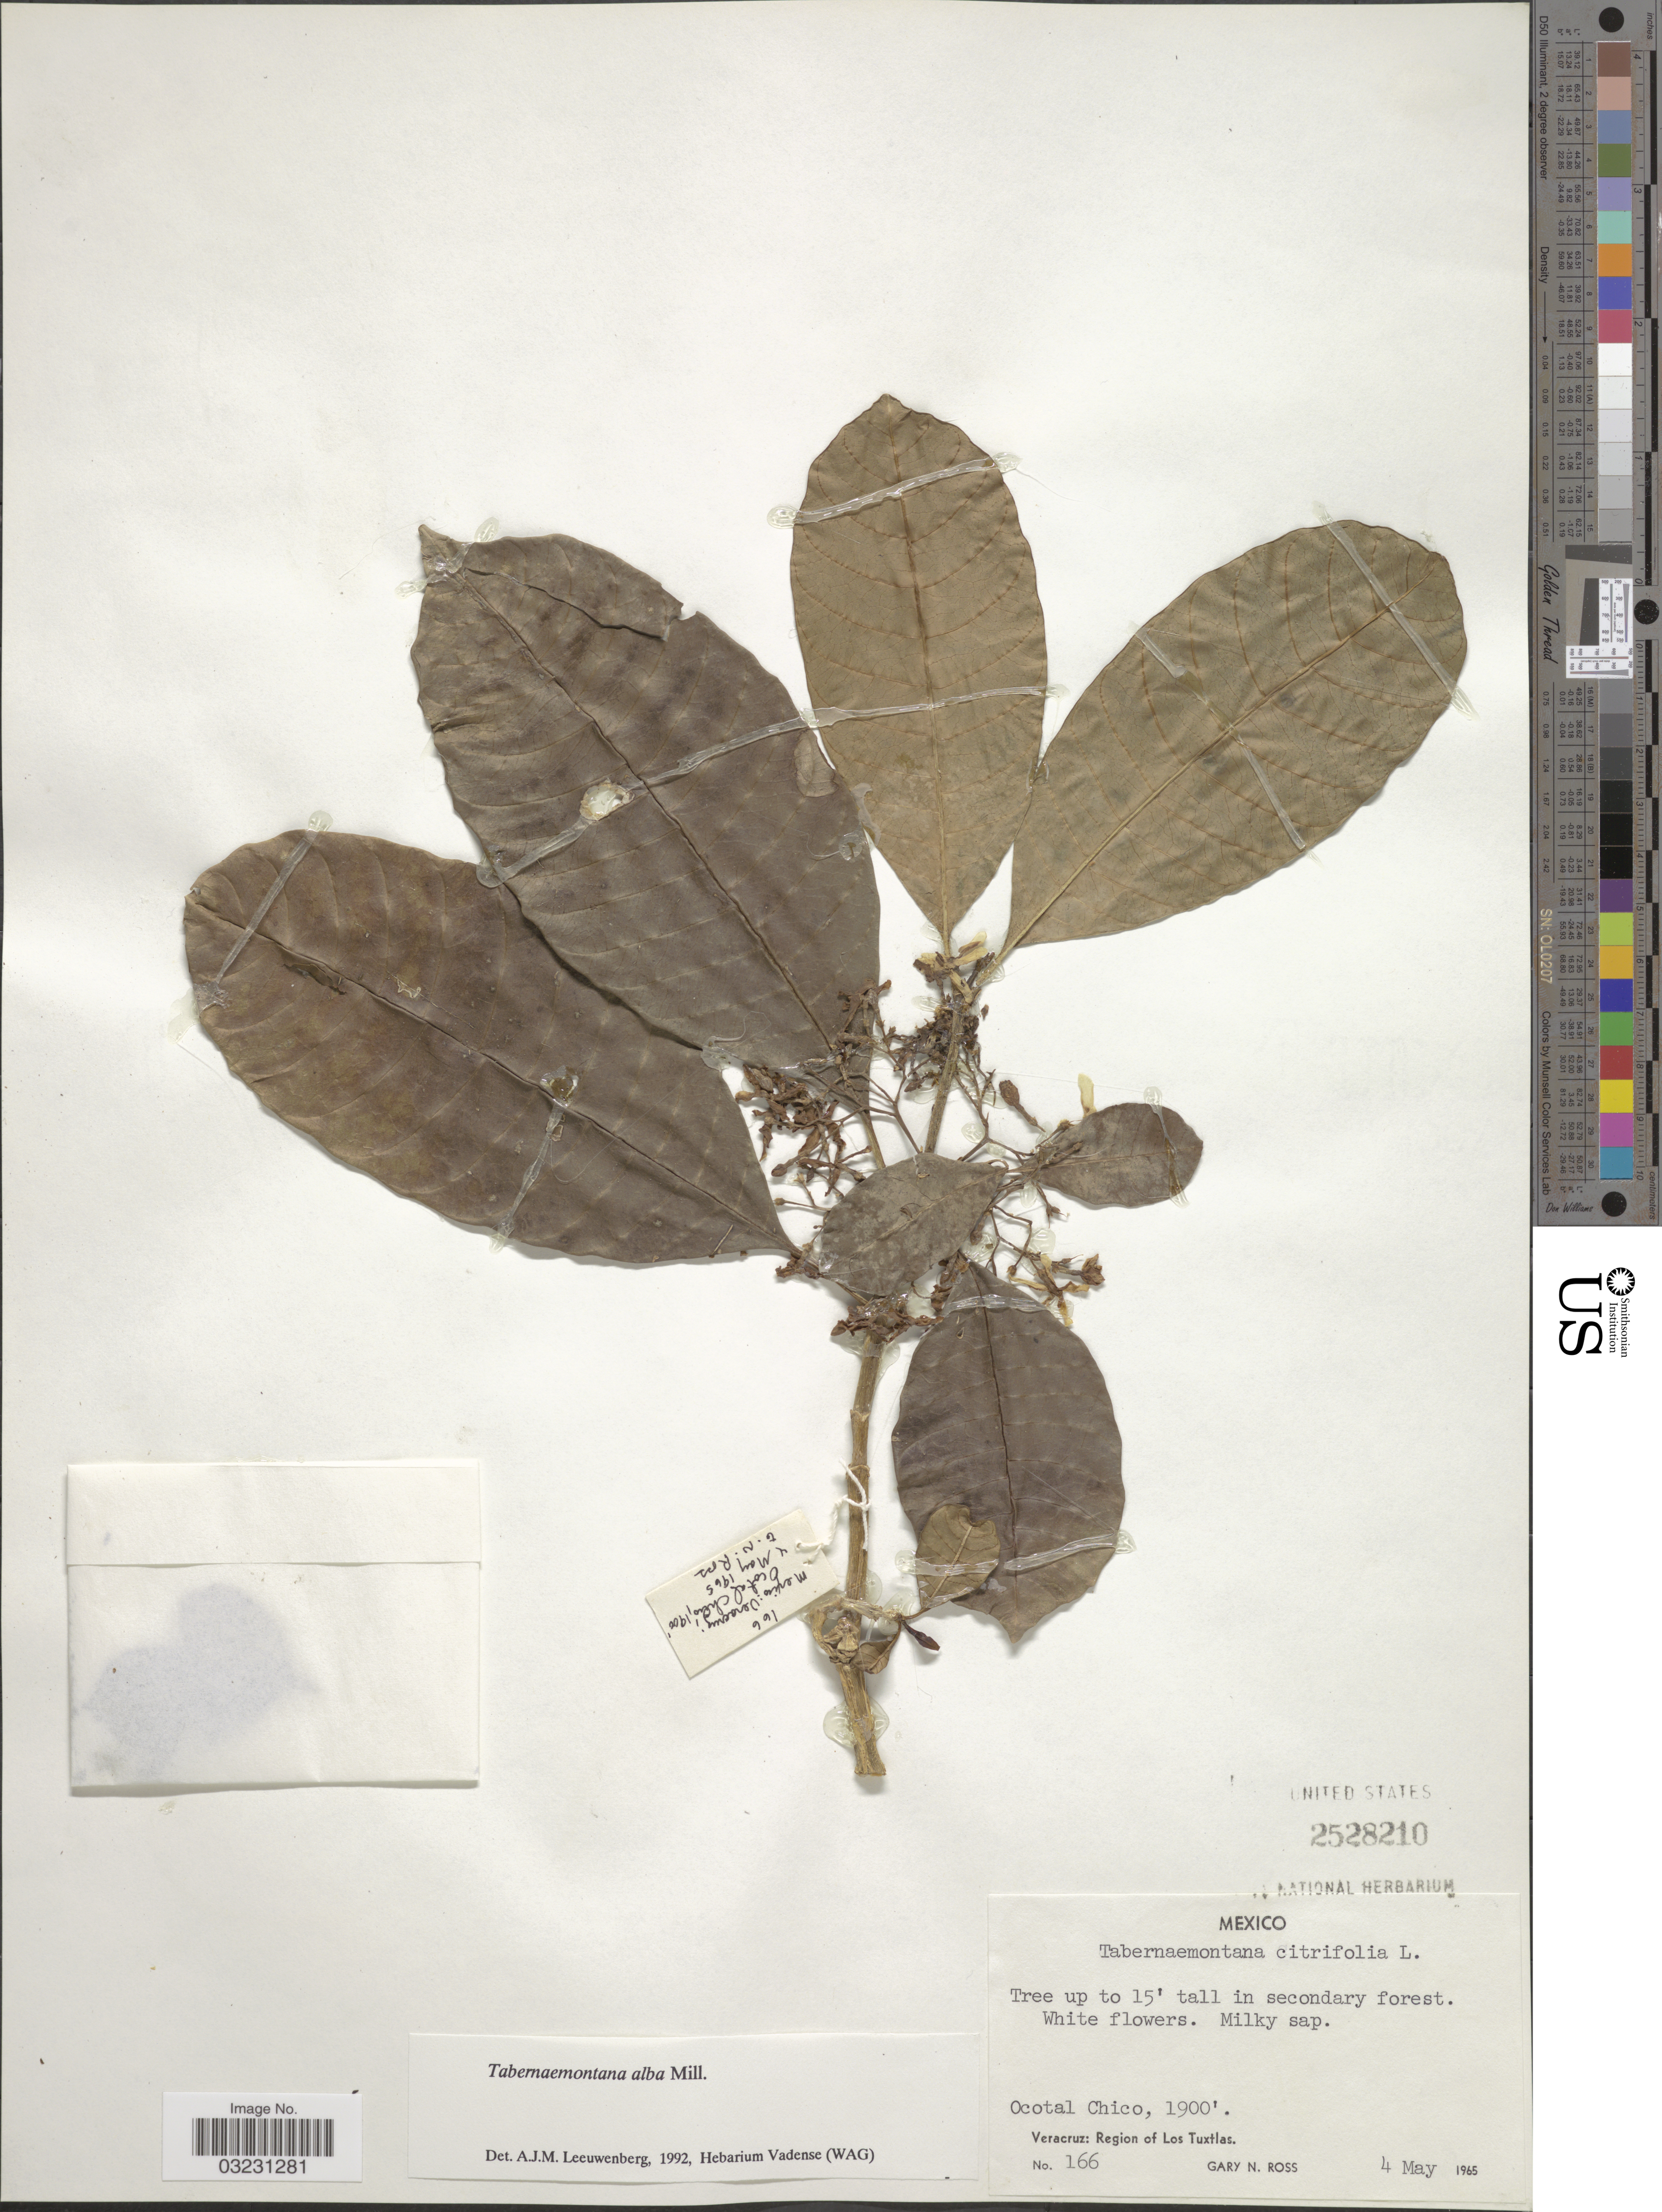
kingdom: Plantae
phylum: Tracheophyta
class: Magnoliopsida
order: Gentianales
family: Apocynaceae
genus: Tabernaemontana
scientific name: Tabernaemontana alba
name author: Mill.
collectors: G. N. Ross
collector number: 166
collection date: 1965-05-04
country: Mexico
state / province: Veracruz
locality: Ocotal Chico, Veracruz: Region of Los Tuxtlas.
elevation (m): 579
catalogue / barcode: US 2528210